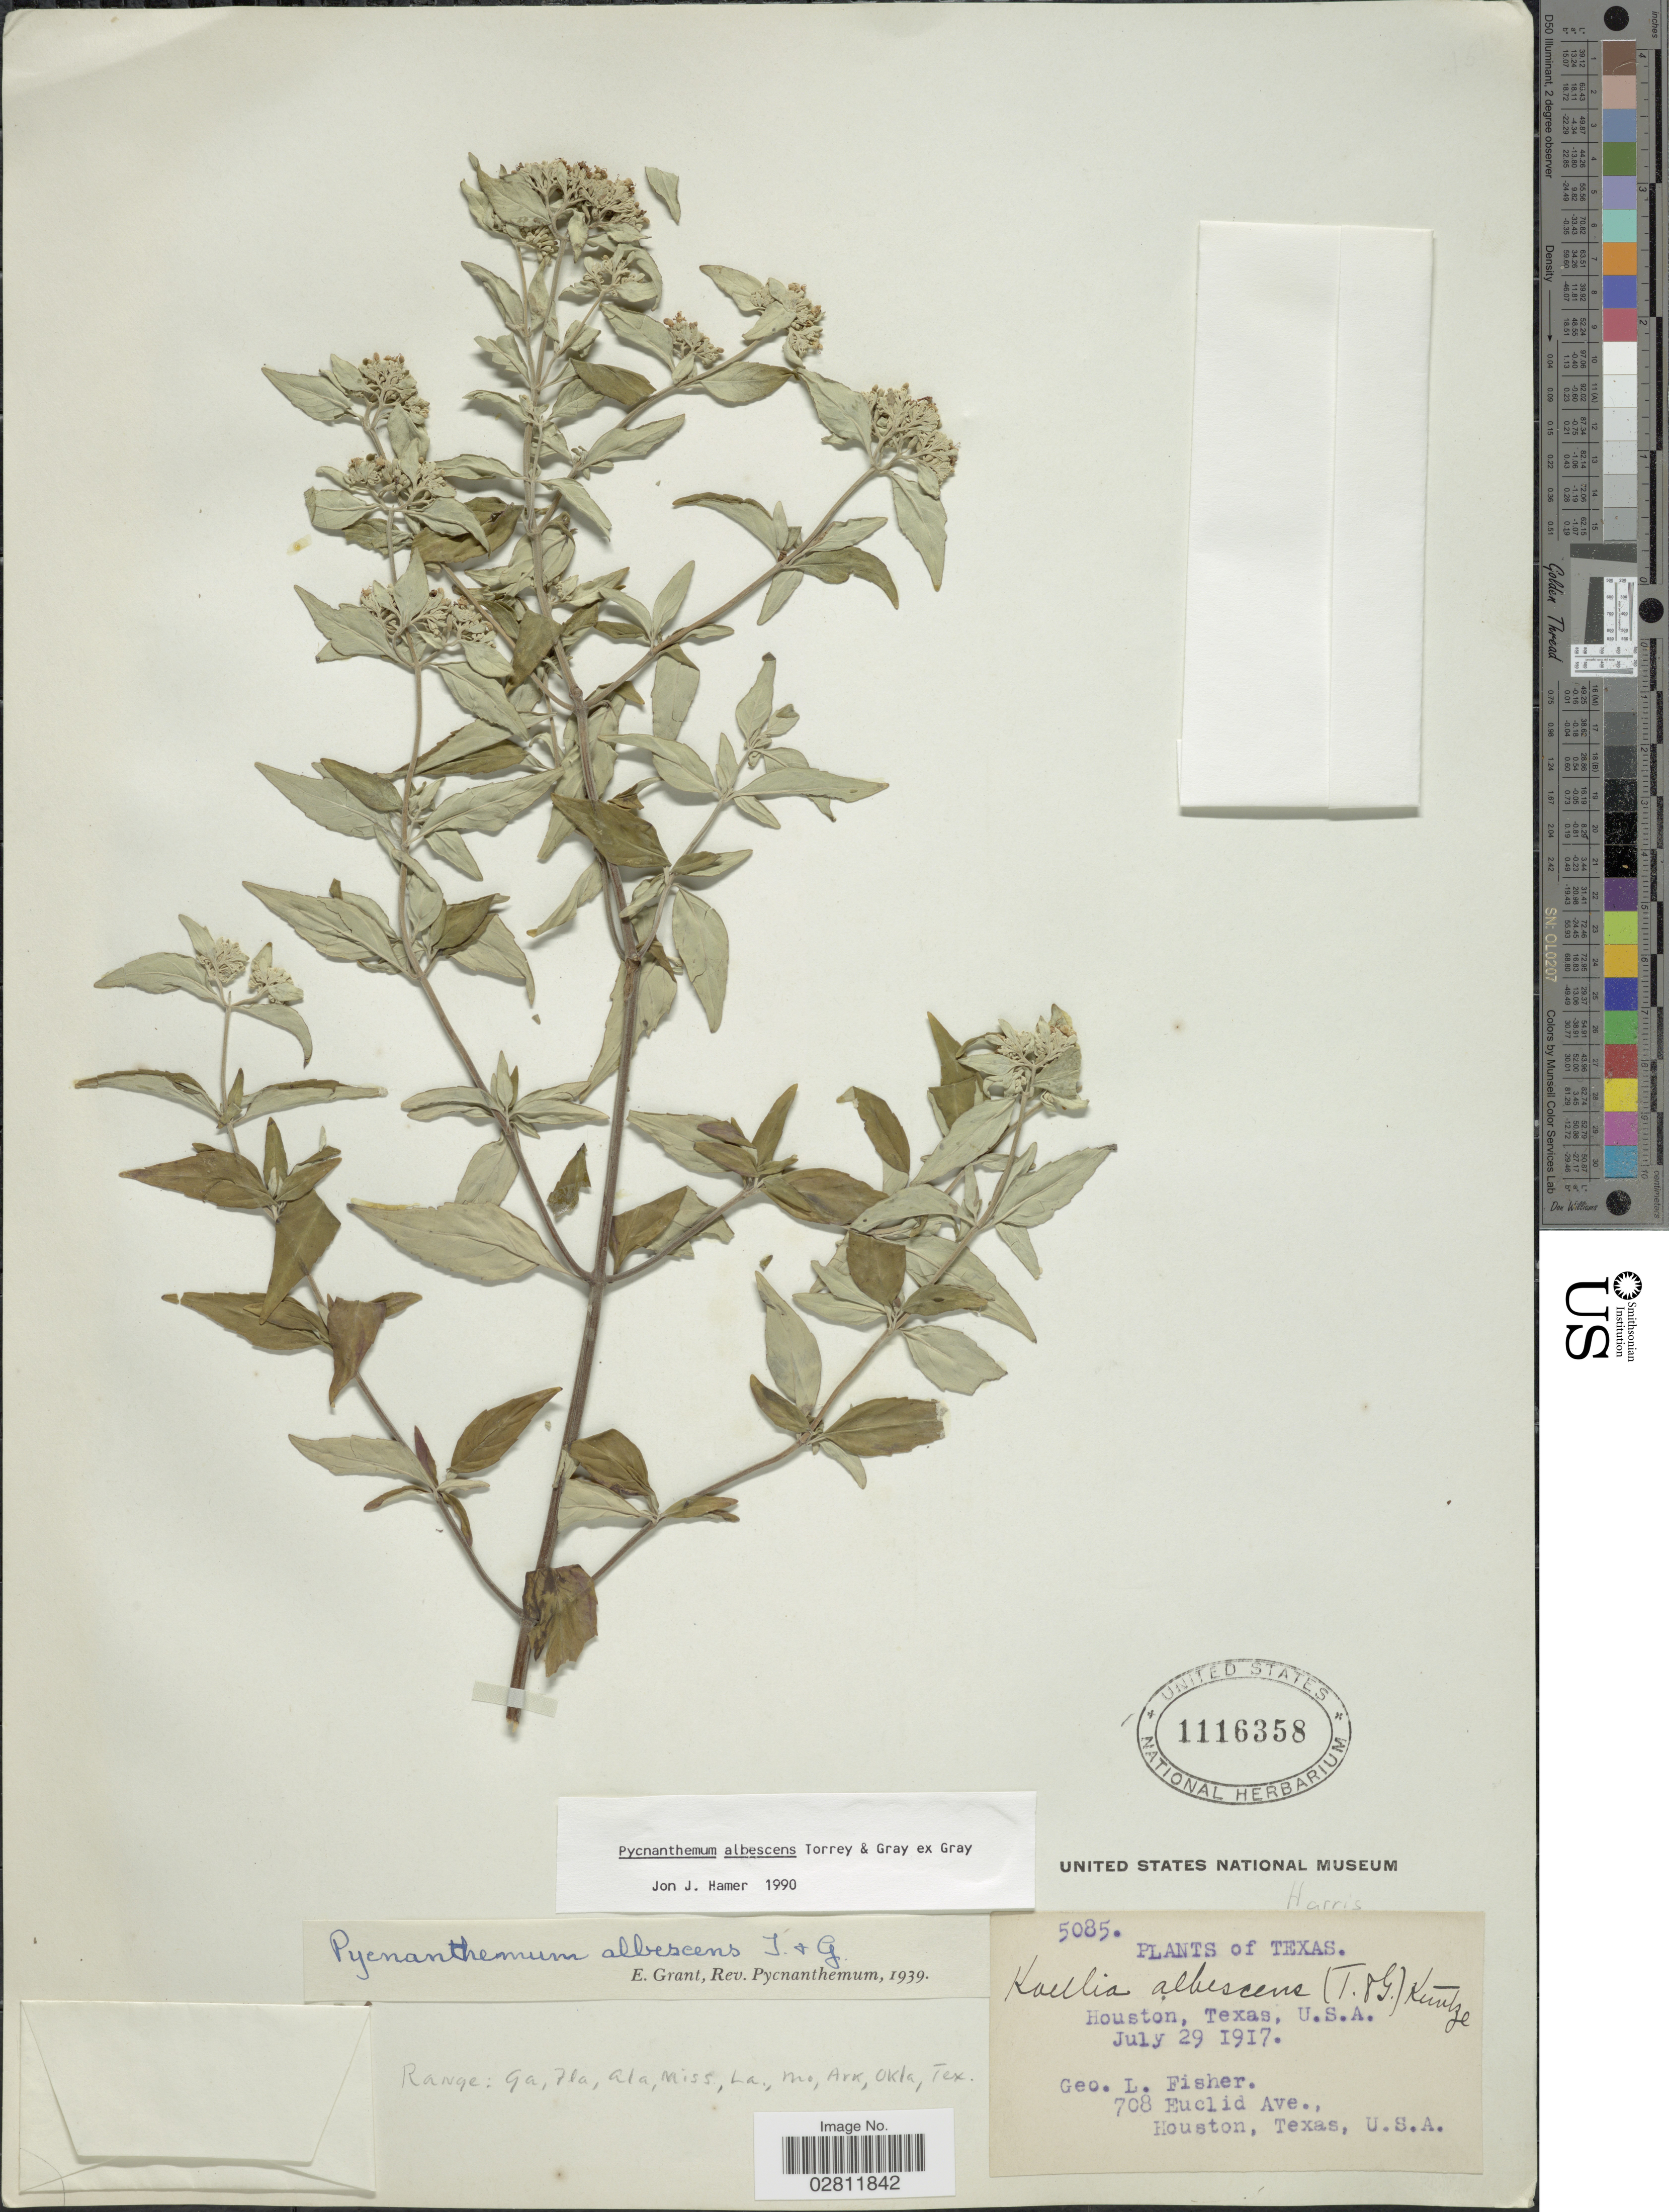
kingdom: Plantae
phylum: Tracheophyta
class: Magnoliopsida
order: Lamiales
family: Lamiaceae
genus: Pycnanthemum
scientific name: Pycnanthemum albescens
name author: Torr. & A. Gray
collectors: G. L. Fisher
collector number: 5085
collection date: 1917-07-29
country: United States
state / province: Texas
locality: Houston. Harris.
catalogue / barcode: US 1116358